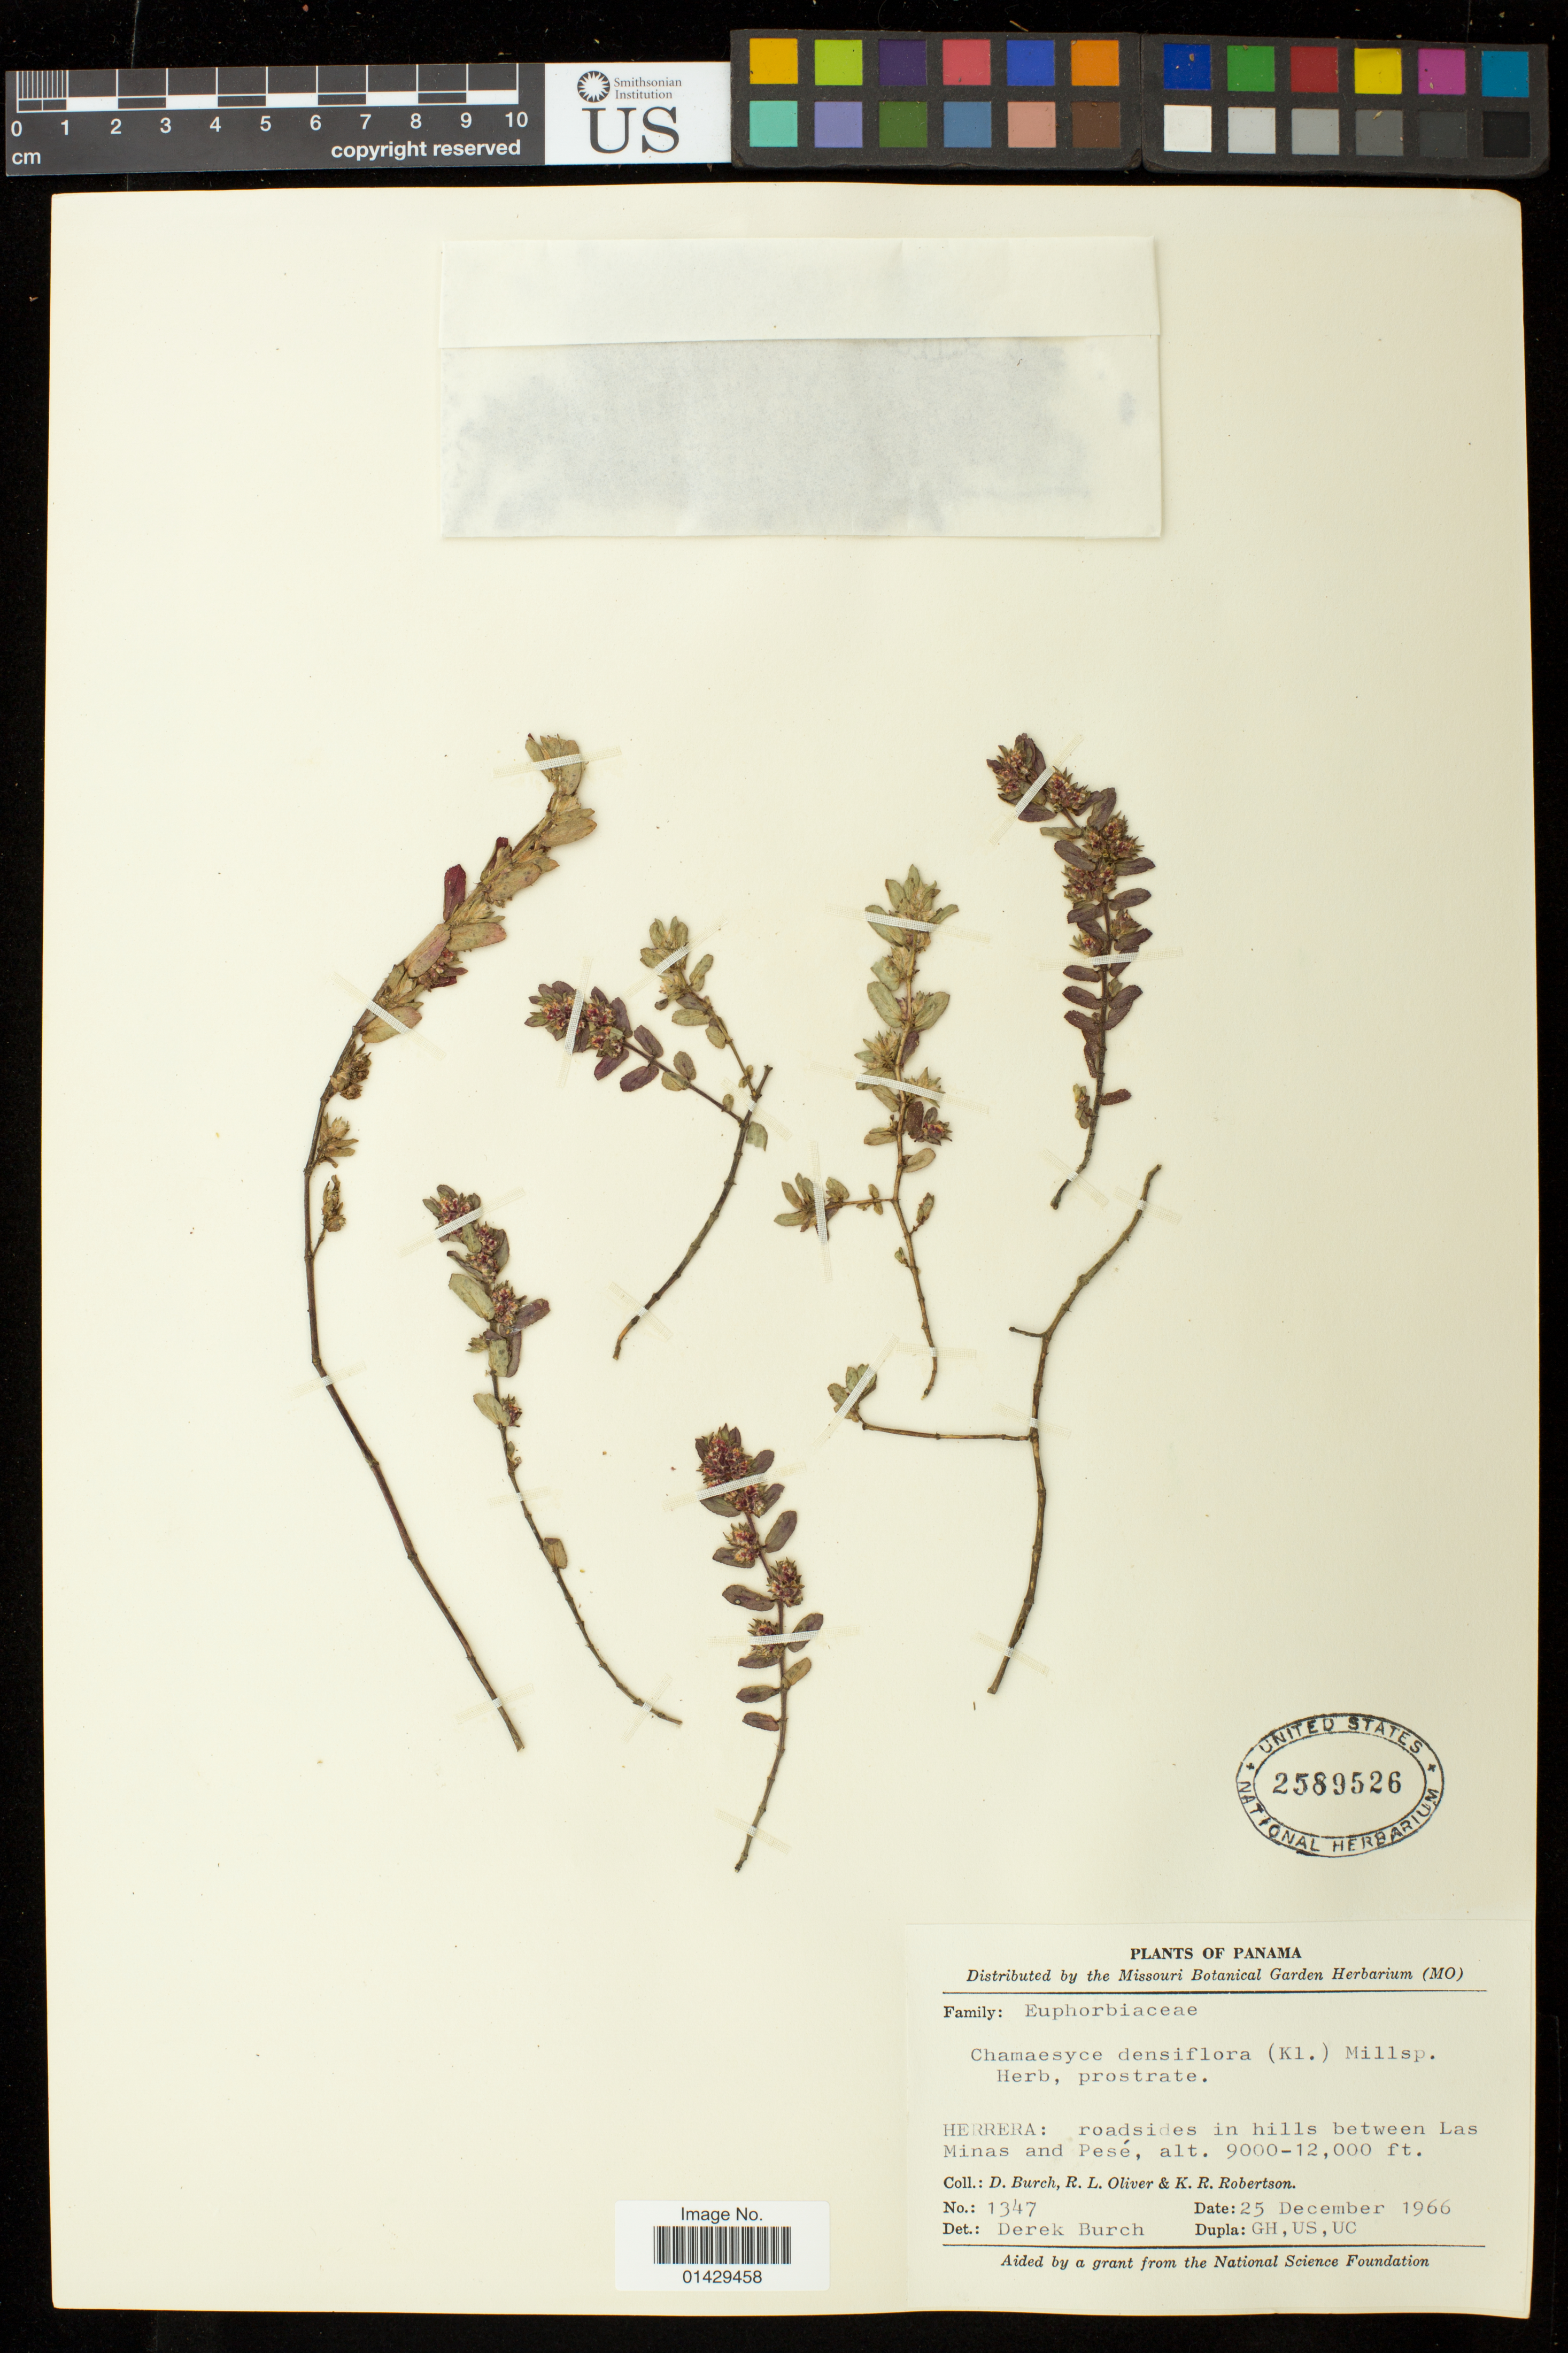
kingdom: Plantae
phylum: Tracheophyta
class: Magnoliopsida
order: Malpighiales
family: Euphorbiaceae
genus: Euphorbia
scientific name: Euphorbia densiflora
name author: (Klotzsch & Garcke) Klotzsch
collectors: D. Burch, R. L. Oliver & K. R. Robertson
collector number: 1347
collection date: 1966-12-25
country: Panama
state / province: Herrera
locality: Roadsides in hills between Las Minas and Pese.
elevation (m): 2743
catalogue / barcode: US 2589526